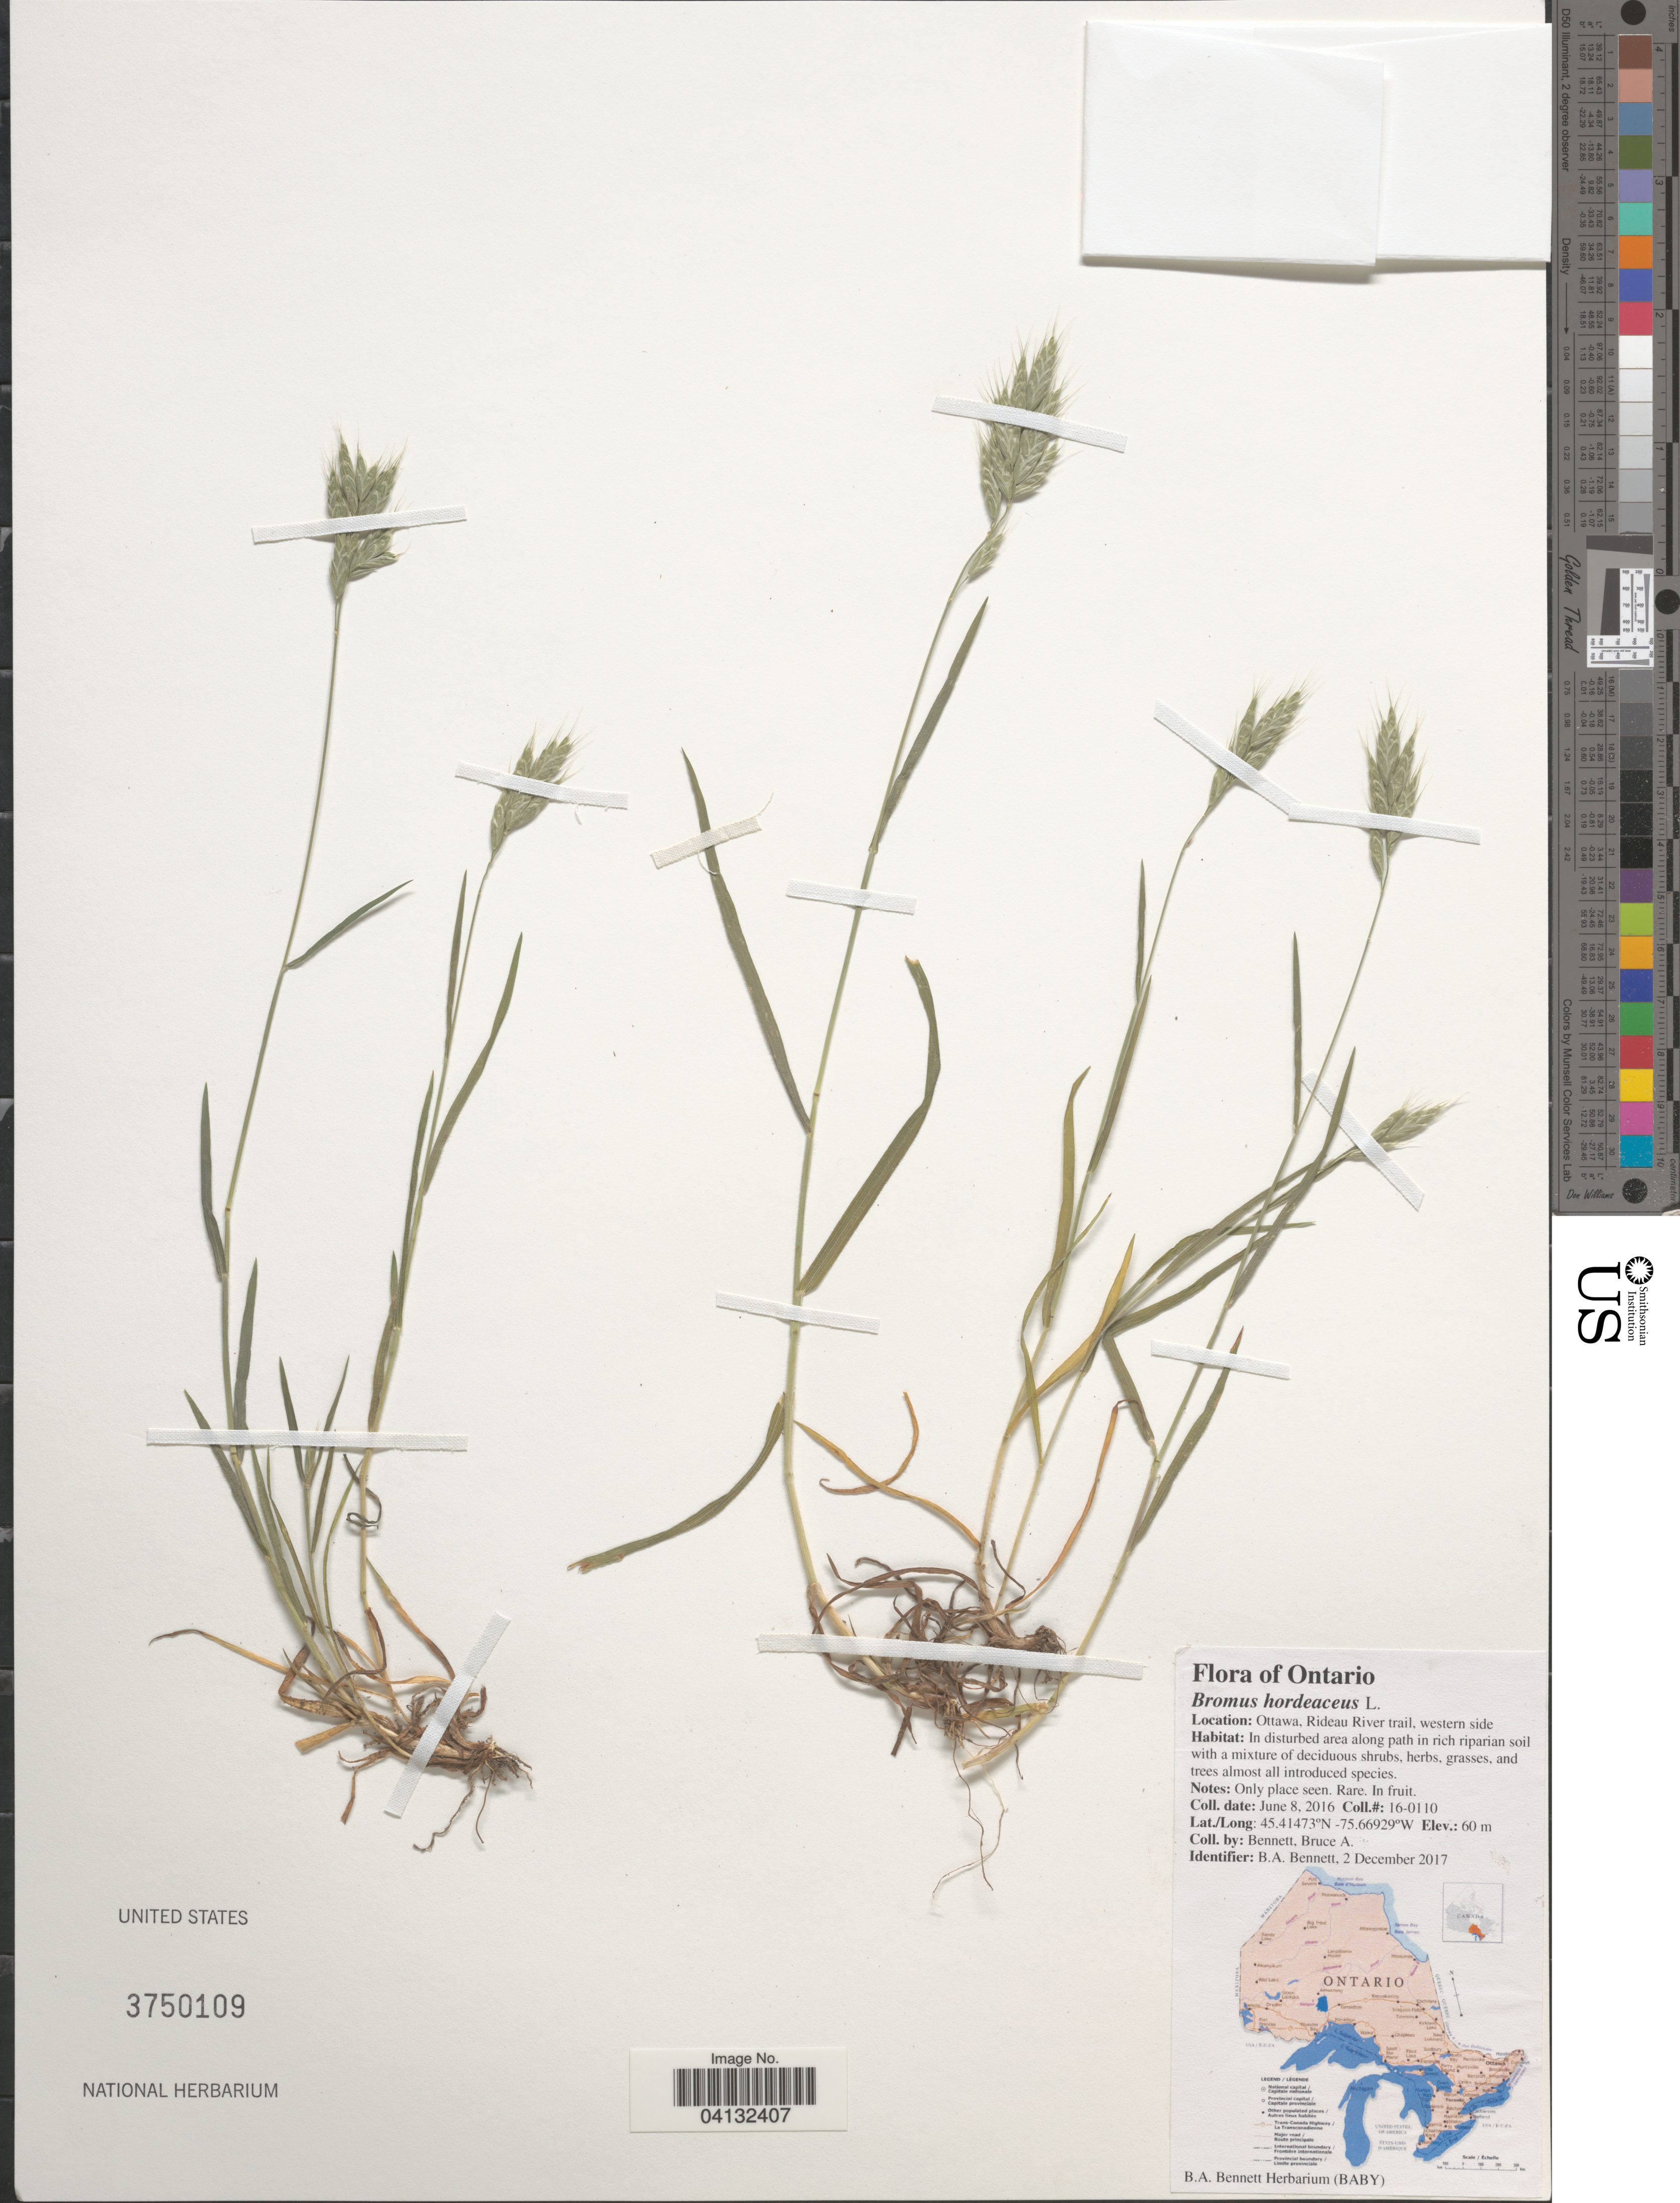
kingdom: Plantae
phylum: Tracheophyta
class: Liliopsida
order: Poales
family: Poaceae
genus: Bromus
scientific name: Bromus hordeaceus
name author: L.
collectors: B. A. Bennett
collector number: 16-0110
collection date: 2016-06-08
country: Canada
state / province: Ontario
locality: Ottawa, Rideau River trail, western side.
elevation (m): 60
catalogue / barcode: US 3750109